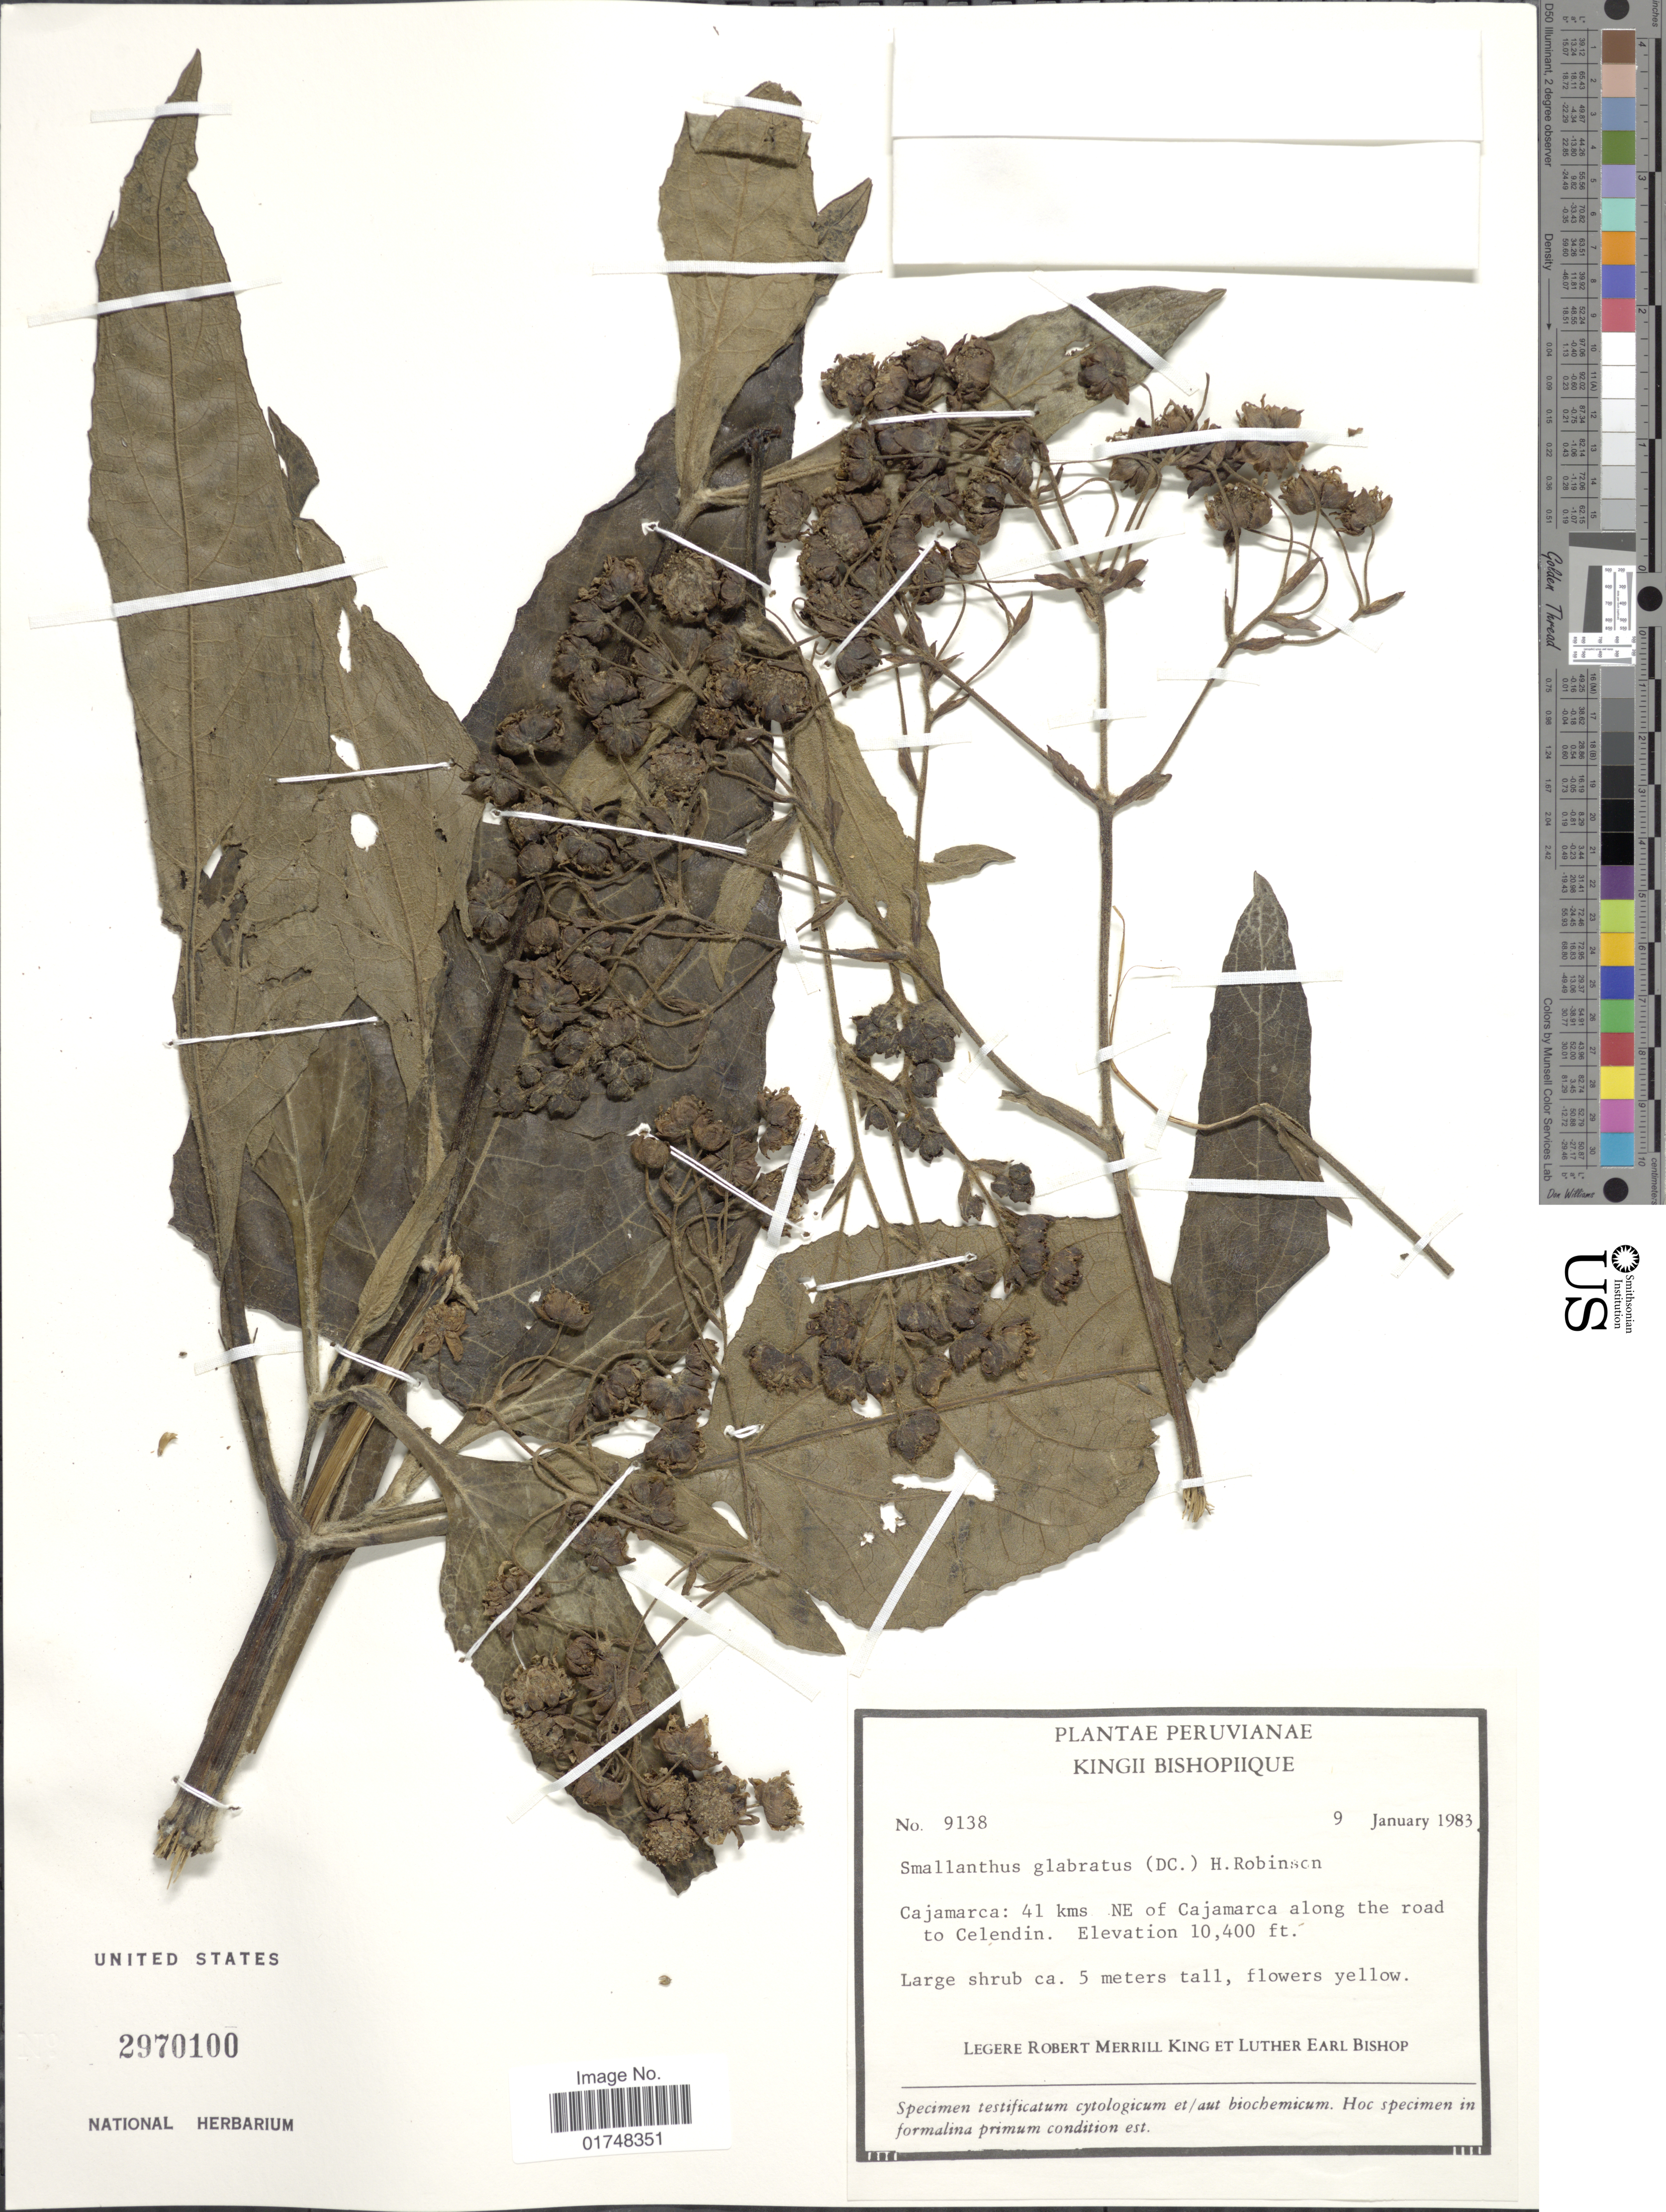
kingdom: Plantae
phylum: Tracheophyta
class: Magnoliopsida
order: Asterales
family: Asteraceae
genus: Smallanthus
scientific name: Smallanthus glabratus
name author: (DC.) H. Rob.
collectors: R. M. King & L. E. Bishop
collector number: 9138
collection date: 1983-01-09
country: Peru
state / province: Cajamarca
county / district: Celendín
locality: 41 kms NE of Cajamarca along the road to Celendin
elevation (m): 3170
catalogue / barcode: US 2970100